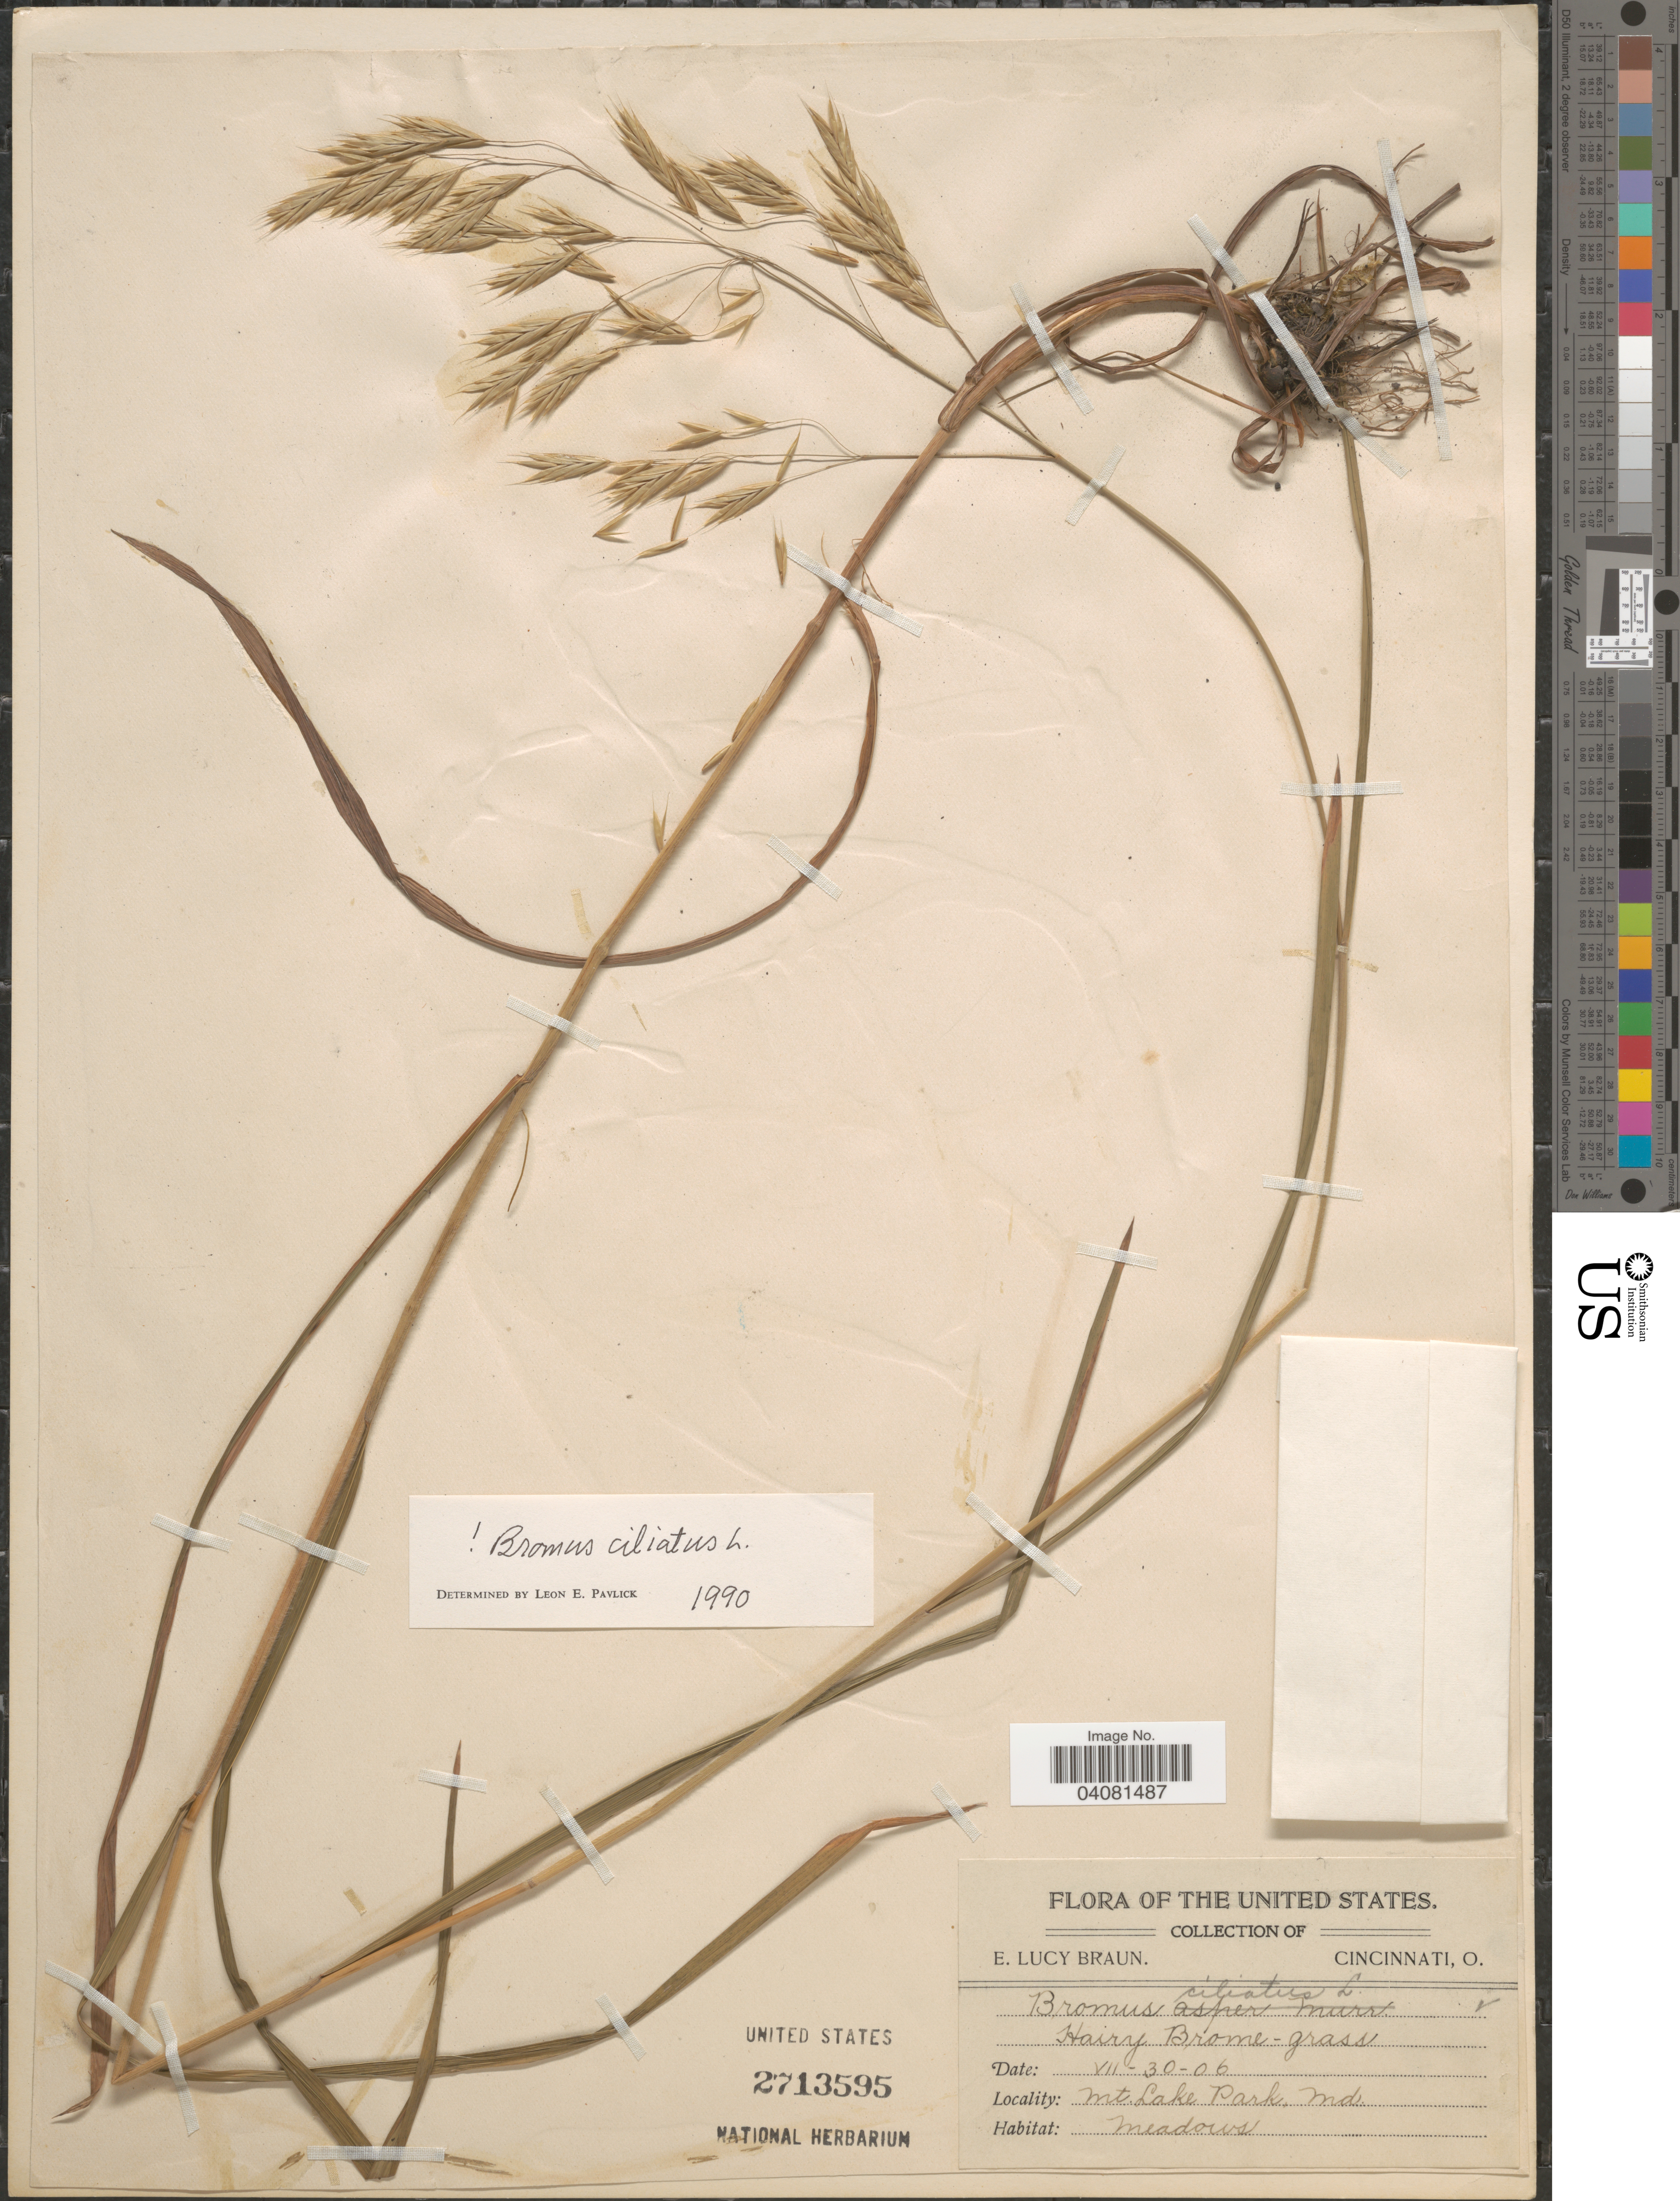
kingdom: Plantae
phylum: Tracheophyta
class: Liliopsida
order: Poales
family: Poaceae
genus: Bromus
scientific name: Bromus ciliatus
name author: L.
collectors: E. L. Braun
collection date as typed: Transcribed d/m/y: 30/7/6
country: United States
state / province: Maryland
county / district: Garrett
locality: Mt. Lake Park.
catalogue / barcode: US 2713595